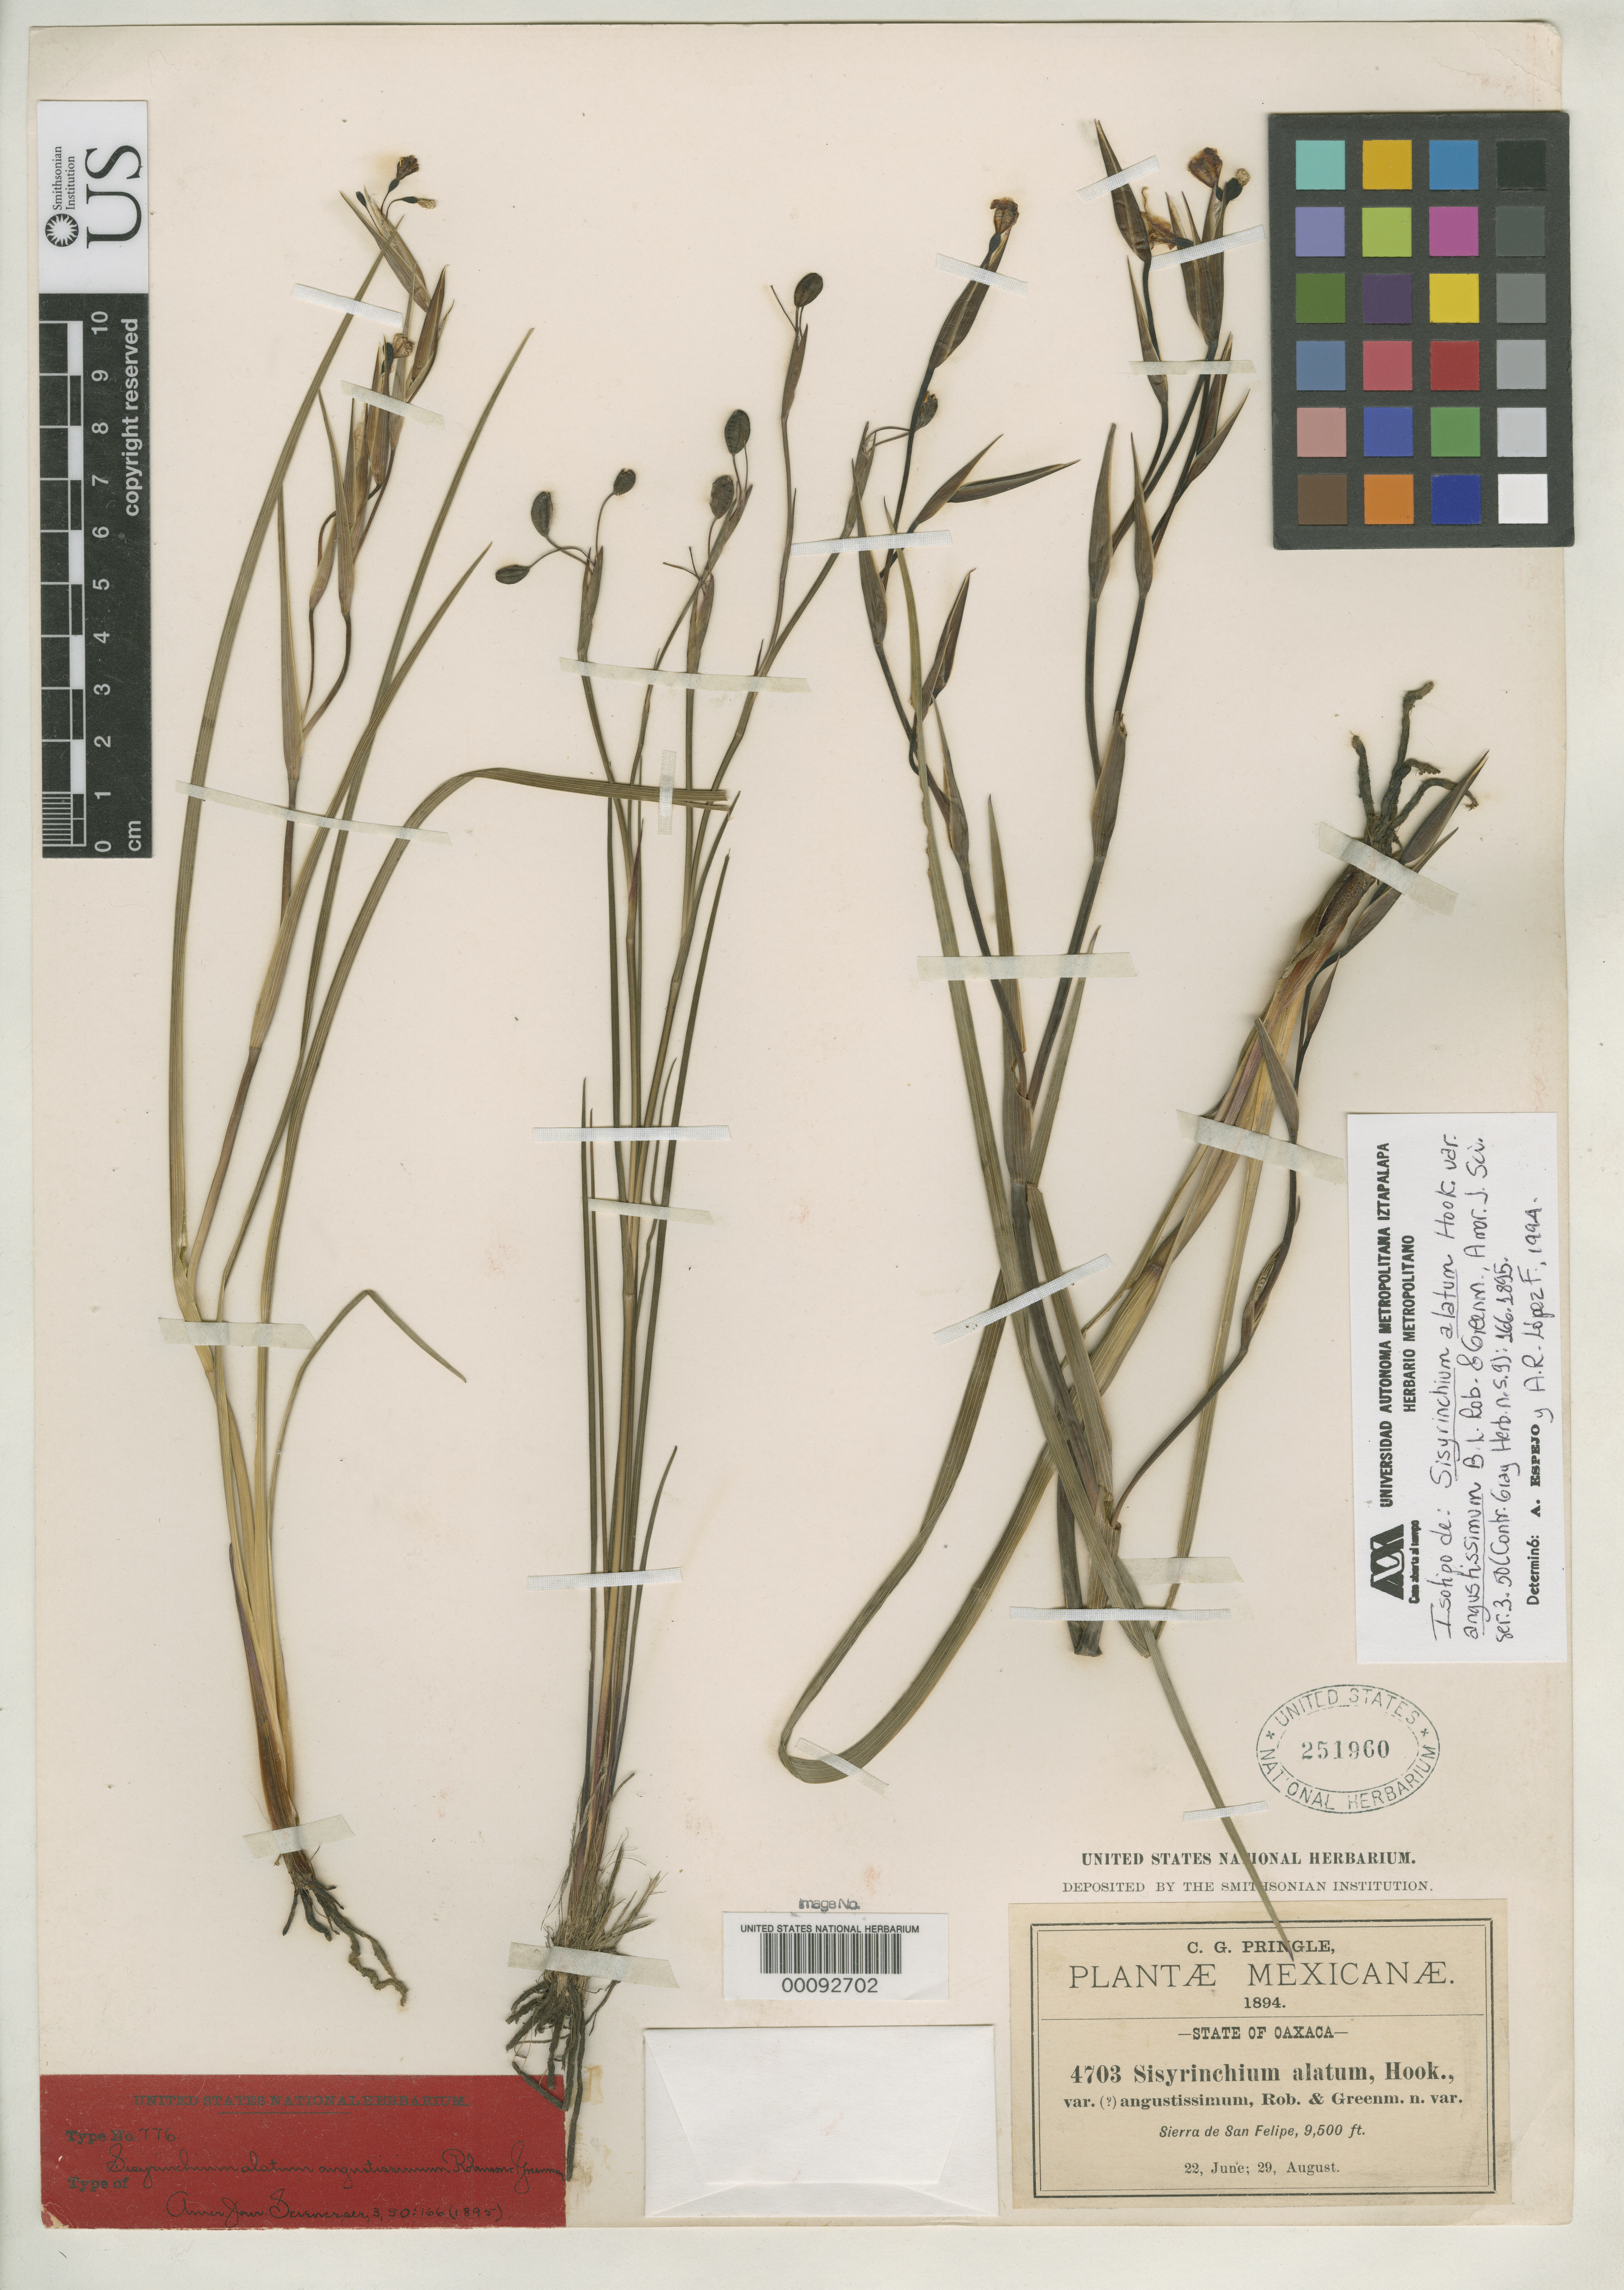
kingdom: Plantae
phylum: Tracheophyta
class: Liliopsida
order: Asparagales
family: Iridaceae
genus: Sisyrinchium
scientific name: Sisyrinchium alatum var. angustissimum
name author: B.L. Rob. & Greenm.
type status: Isotype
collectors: C. G. Pringle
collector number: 4703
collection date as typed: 22 Jun 1894 and 29 Aug 1894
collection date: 1894-06-22,1894-08-29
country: Mexico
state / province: Oaxaca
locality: Sierra de San Felipe.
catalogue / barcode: US 251960